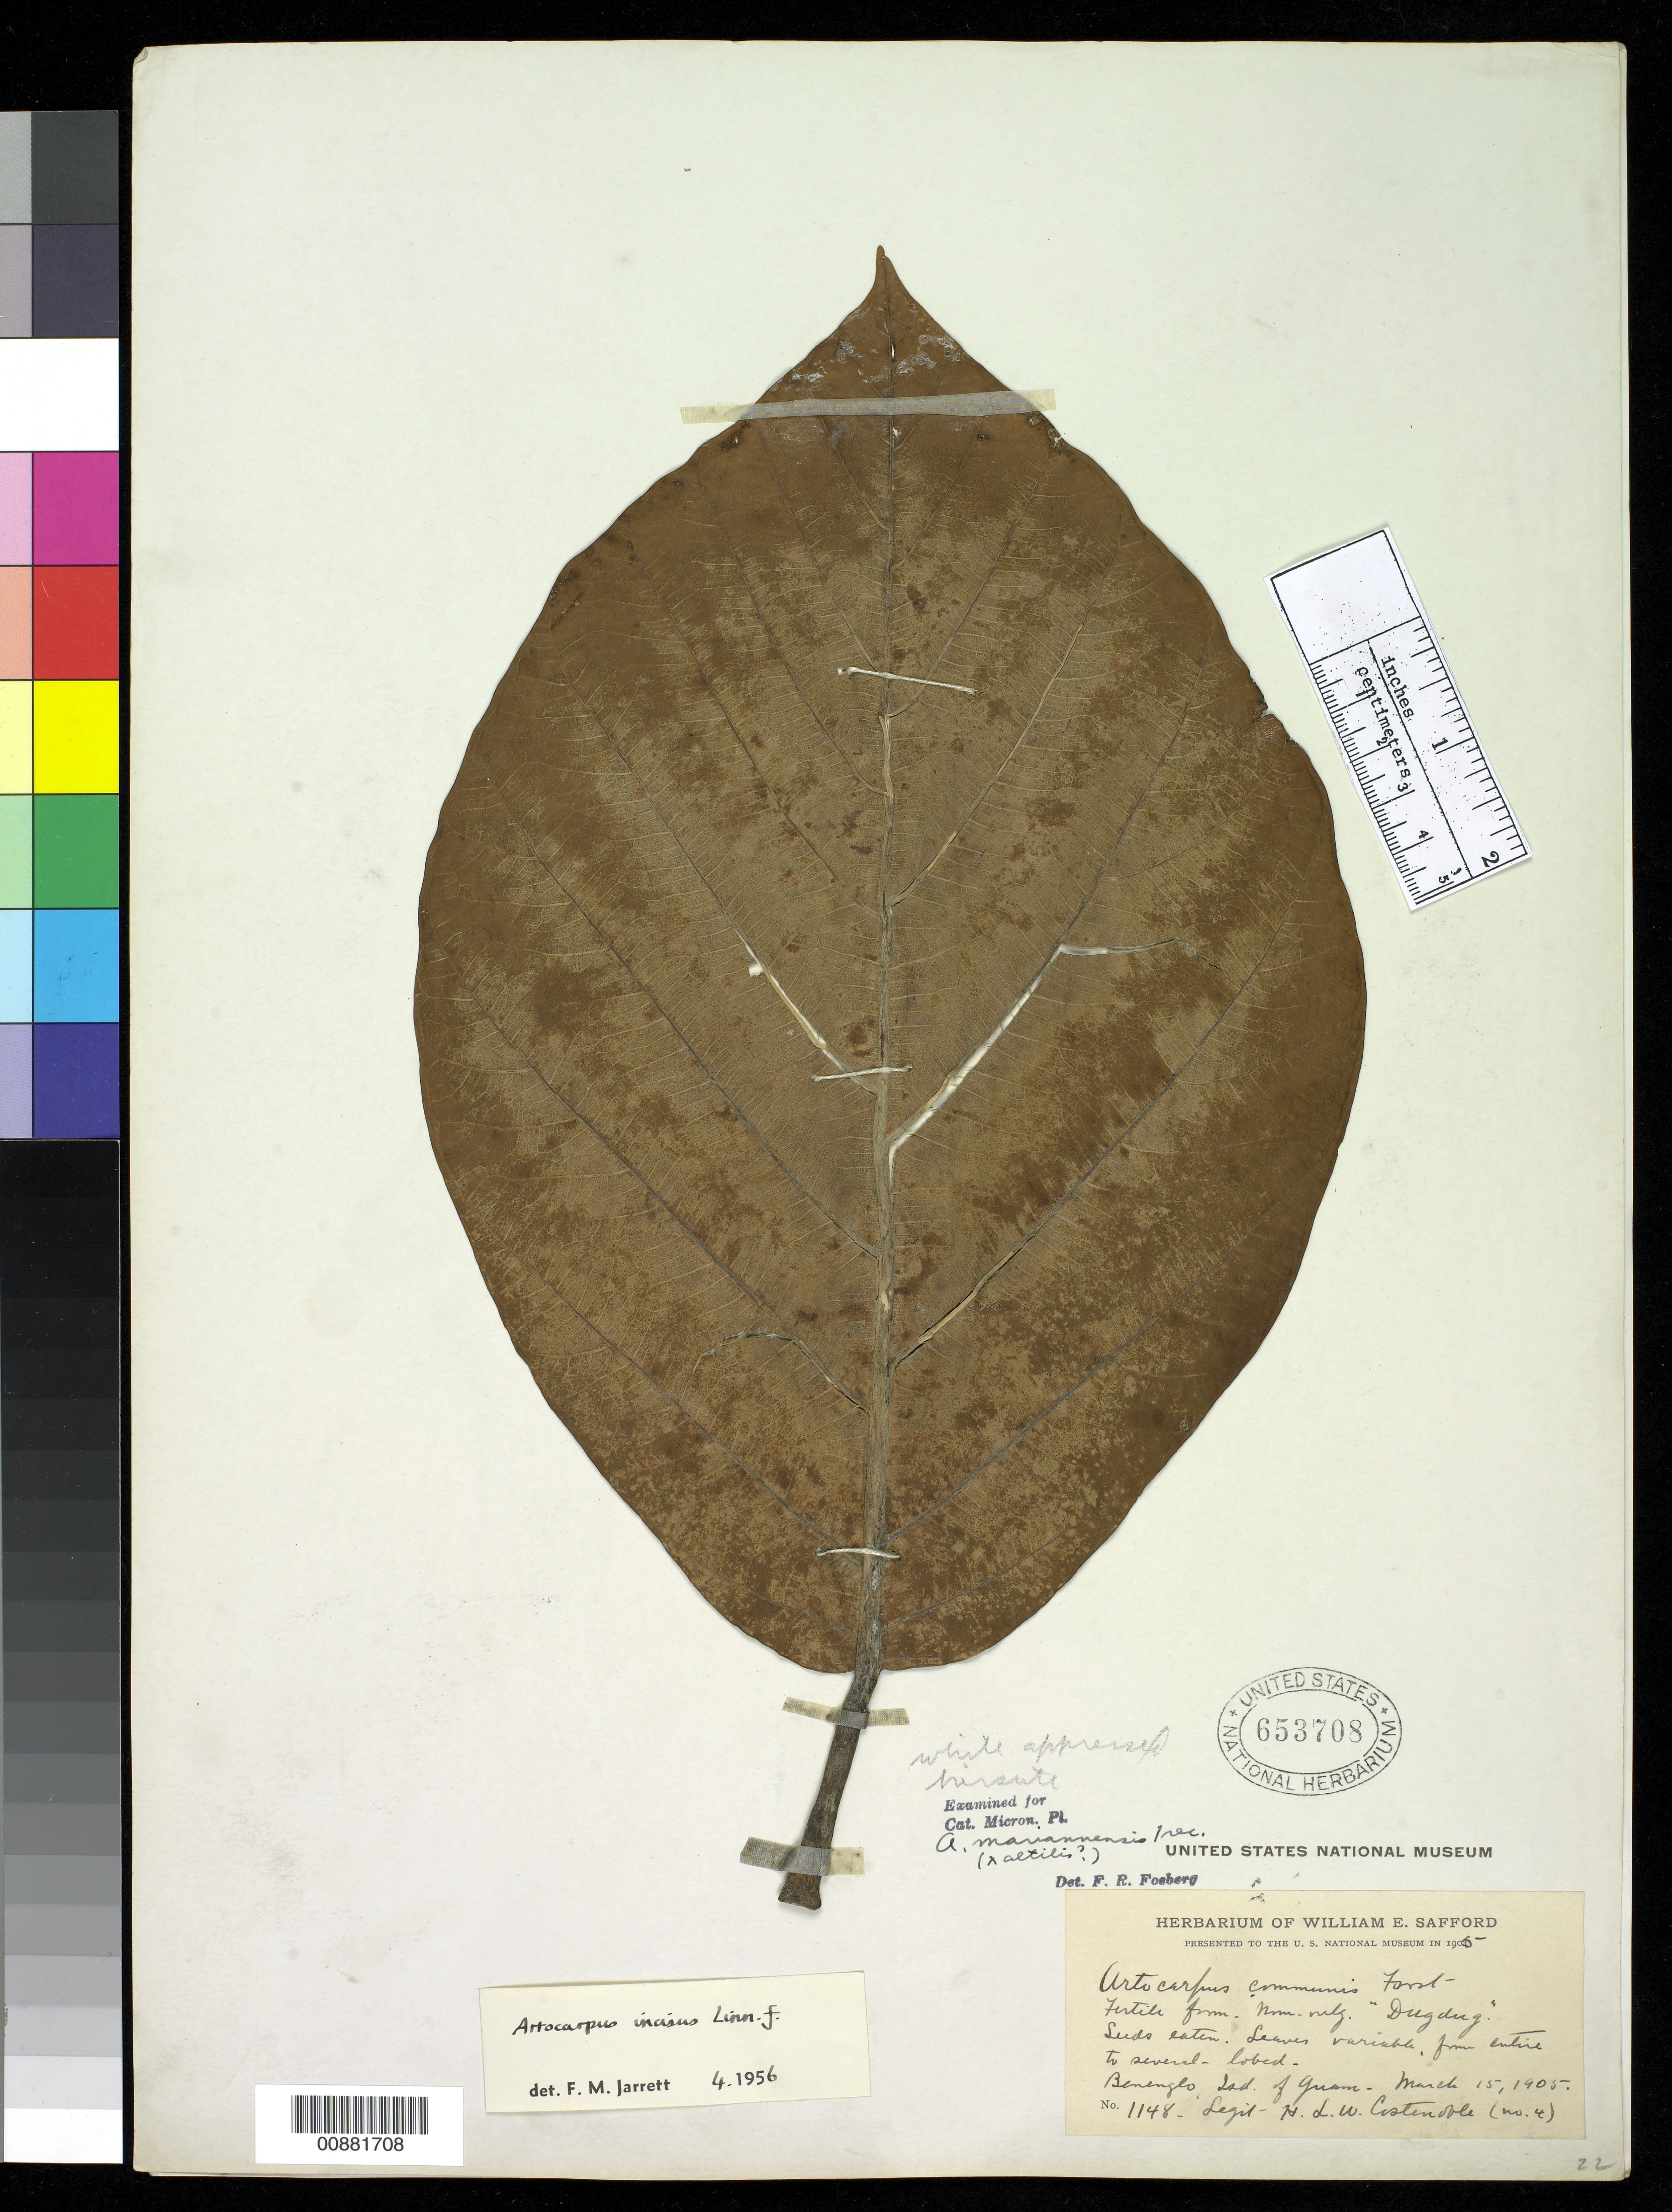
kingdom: Plantae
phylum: Tracheophyta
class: Magnoliopsida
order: Rosales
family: Moraceae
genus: Artocarpus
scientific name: Artocarpus mariannensis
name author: Trécul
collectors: H. Costenoble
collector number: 1148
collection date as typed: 15 Mar 1905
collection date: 1905-03-15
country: Guam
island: Guam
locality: Benenglo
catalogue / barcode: US 653708